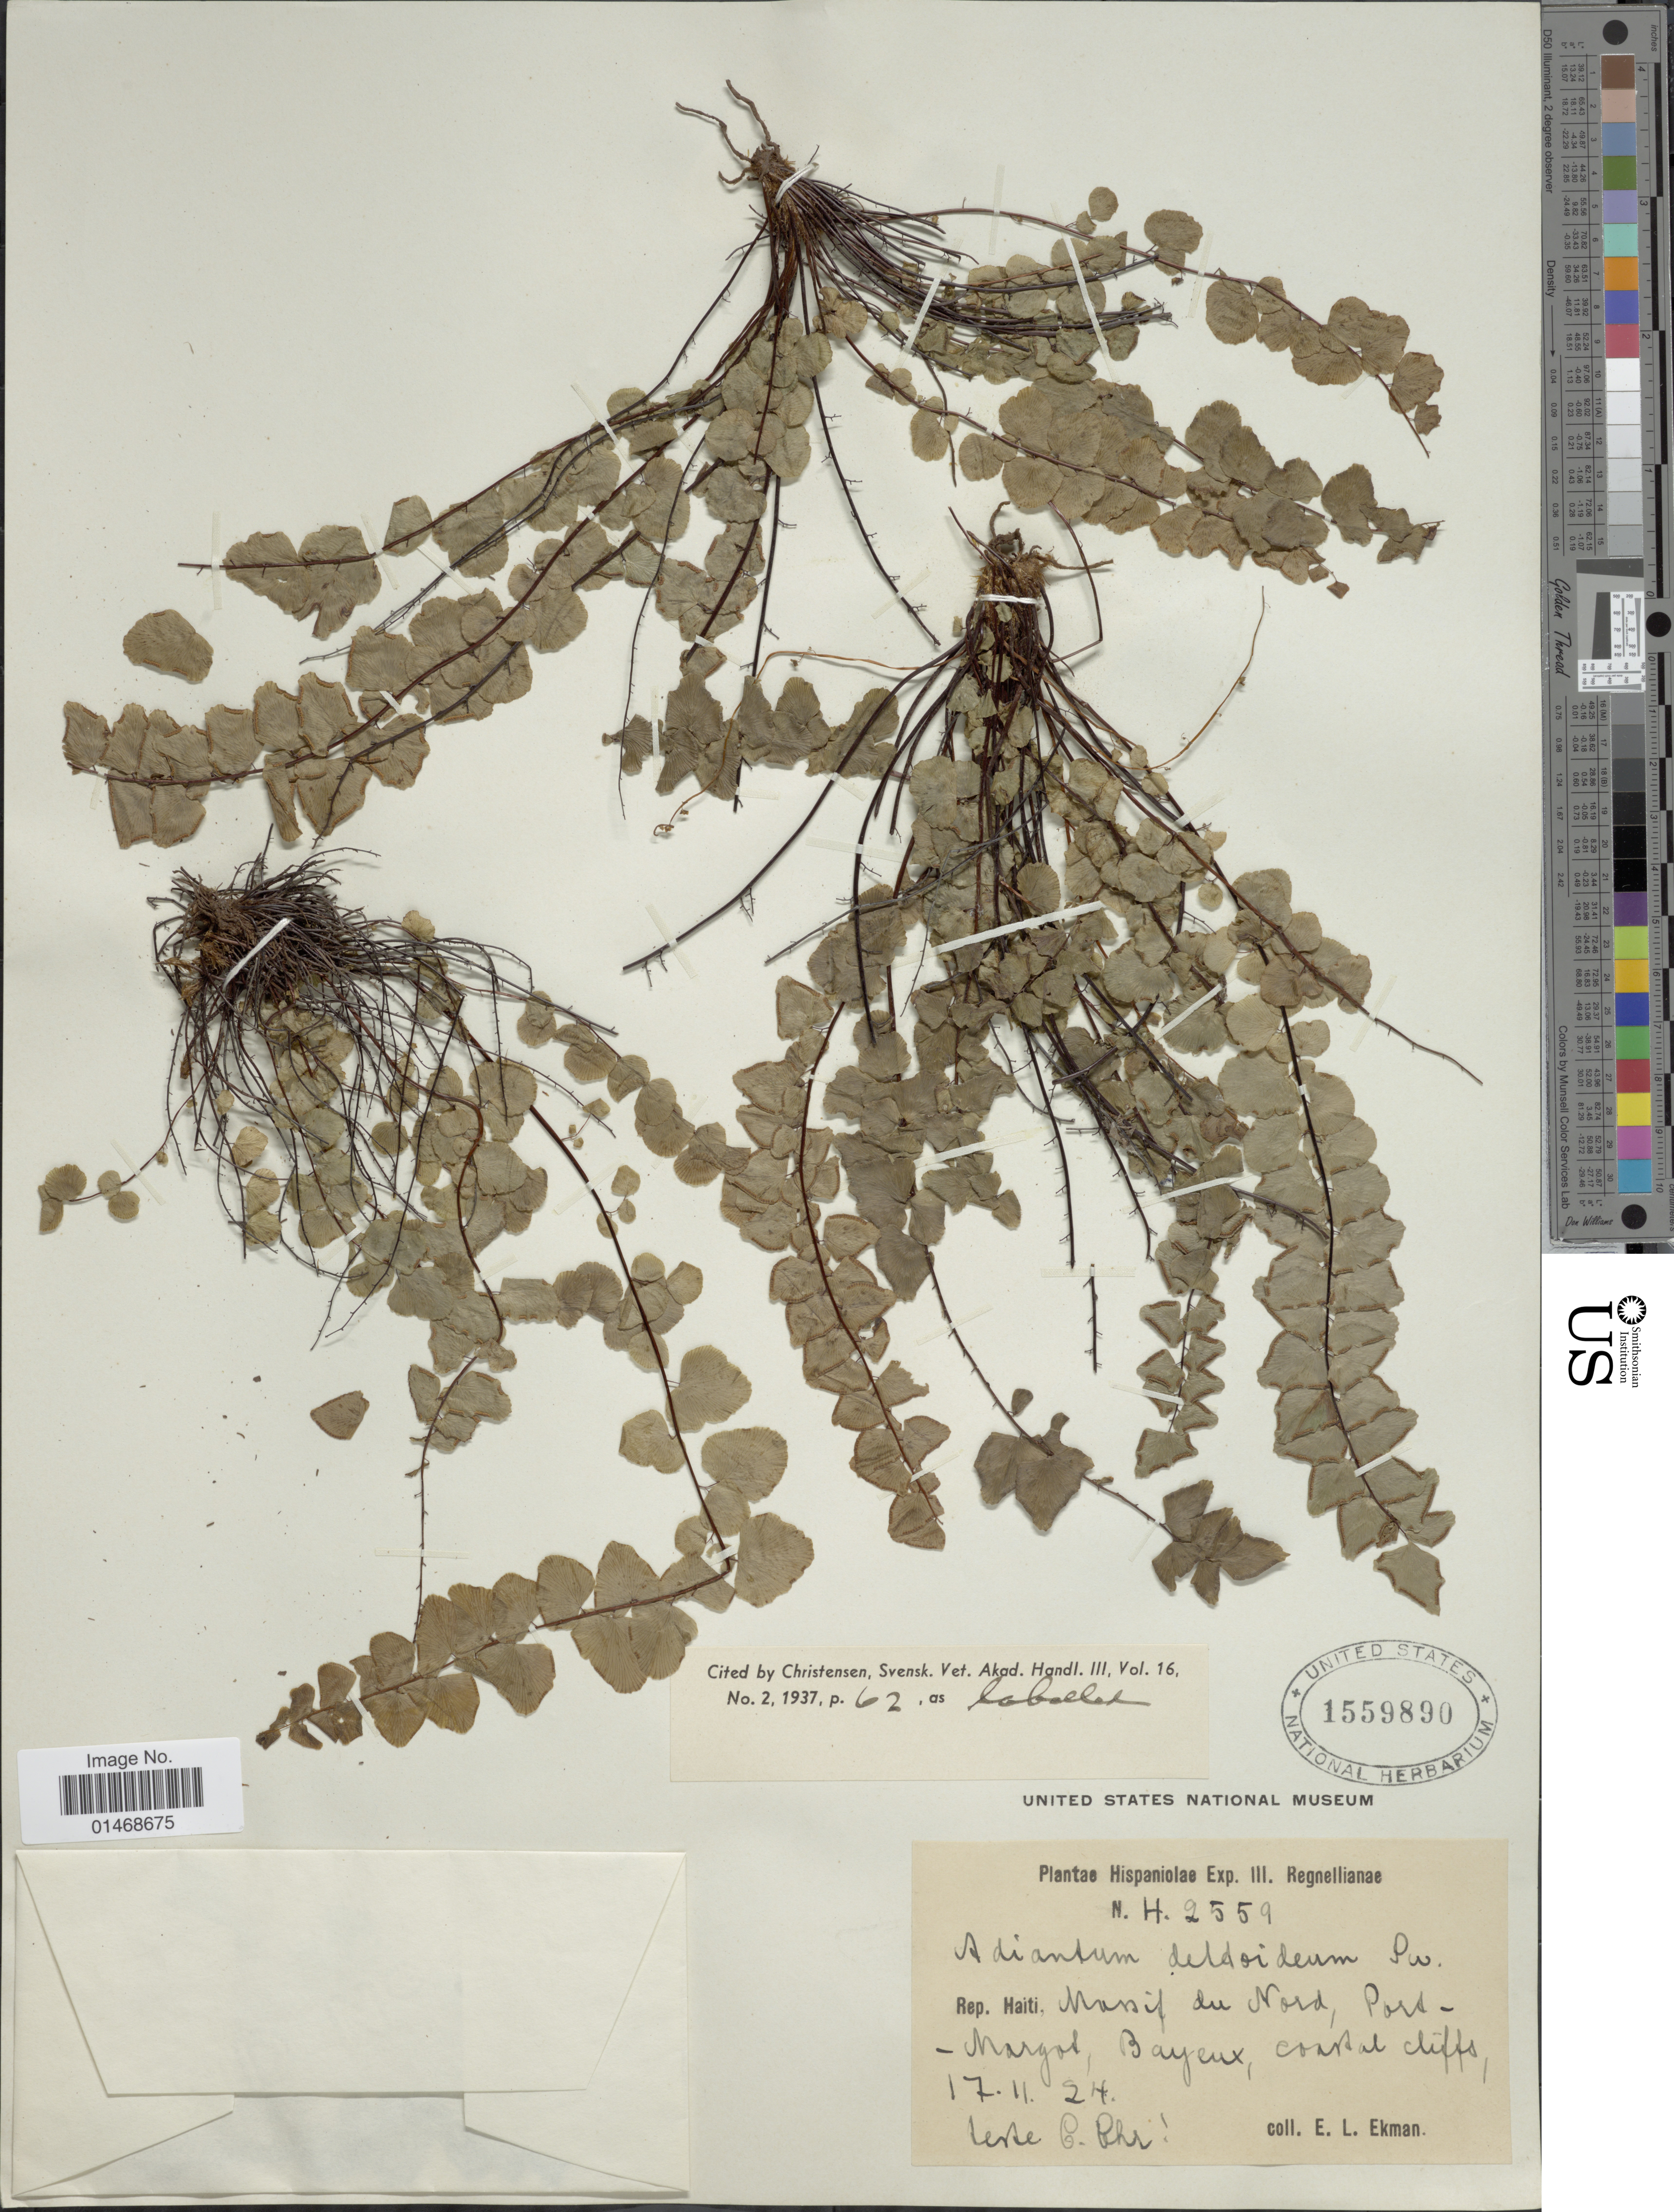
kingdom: Plantae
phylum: Tracheophyta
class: Polypodiopsida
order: Polypodiales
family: Pteridaceae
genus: Adiantum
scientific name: Adiantum deltoideum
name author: Sw.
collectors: E. L. Ekman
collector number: H 2559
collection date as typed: Transcribed d/m/y: 17/11/24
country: Haiti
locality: Rep. Haiti, Massif du Nord, Port-Margot, Bayeux, coastal cliffs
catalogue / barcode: US 1559890